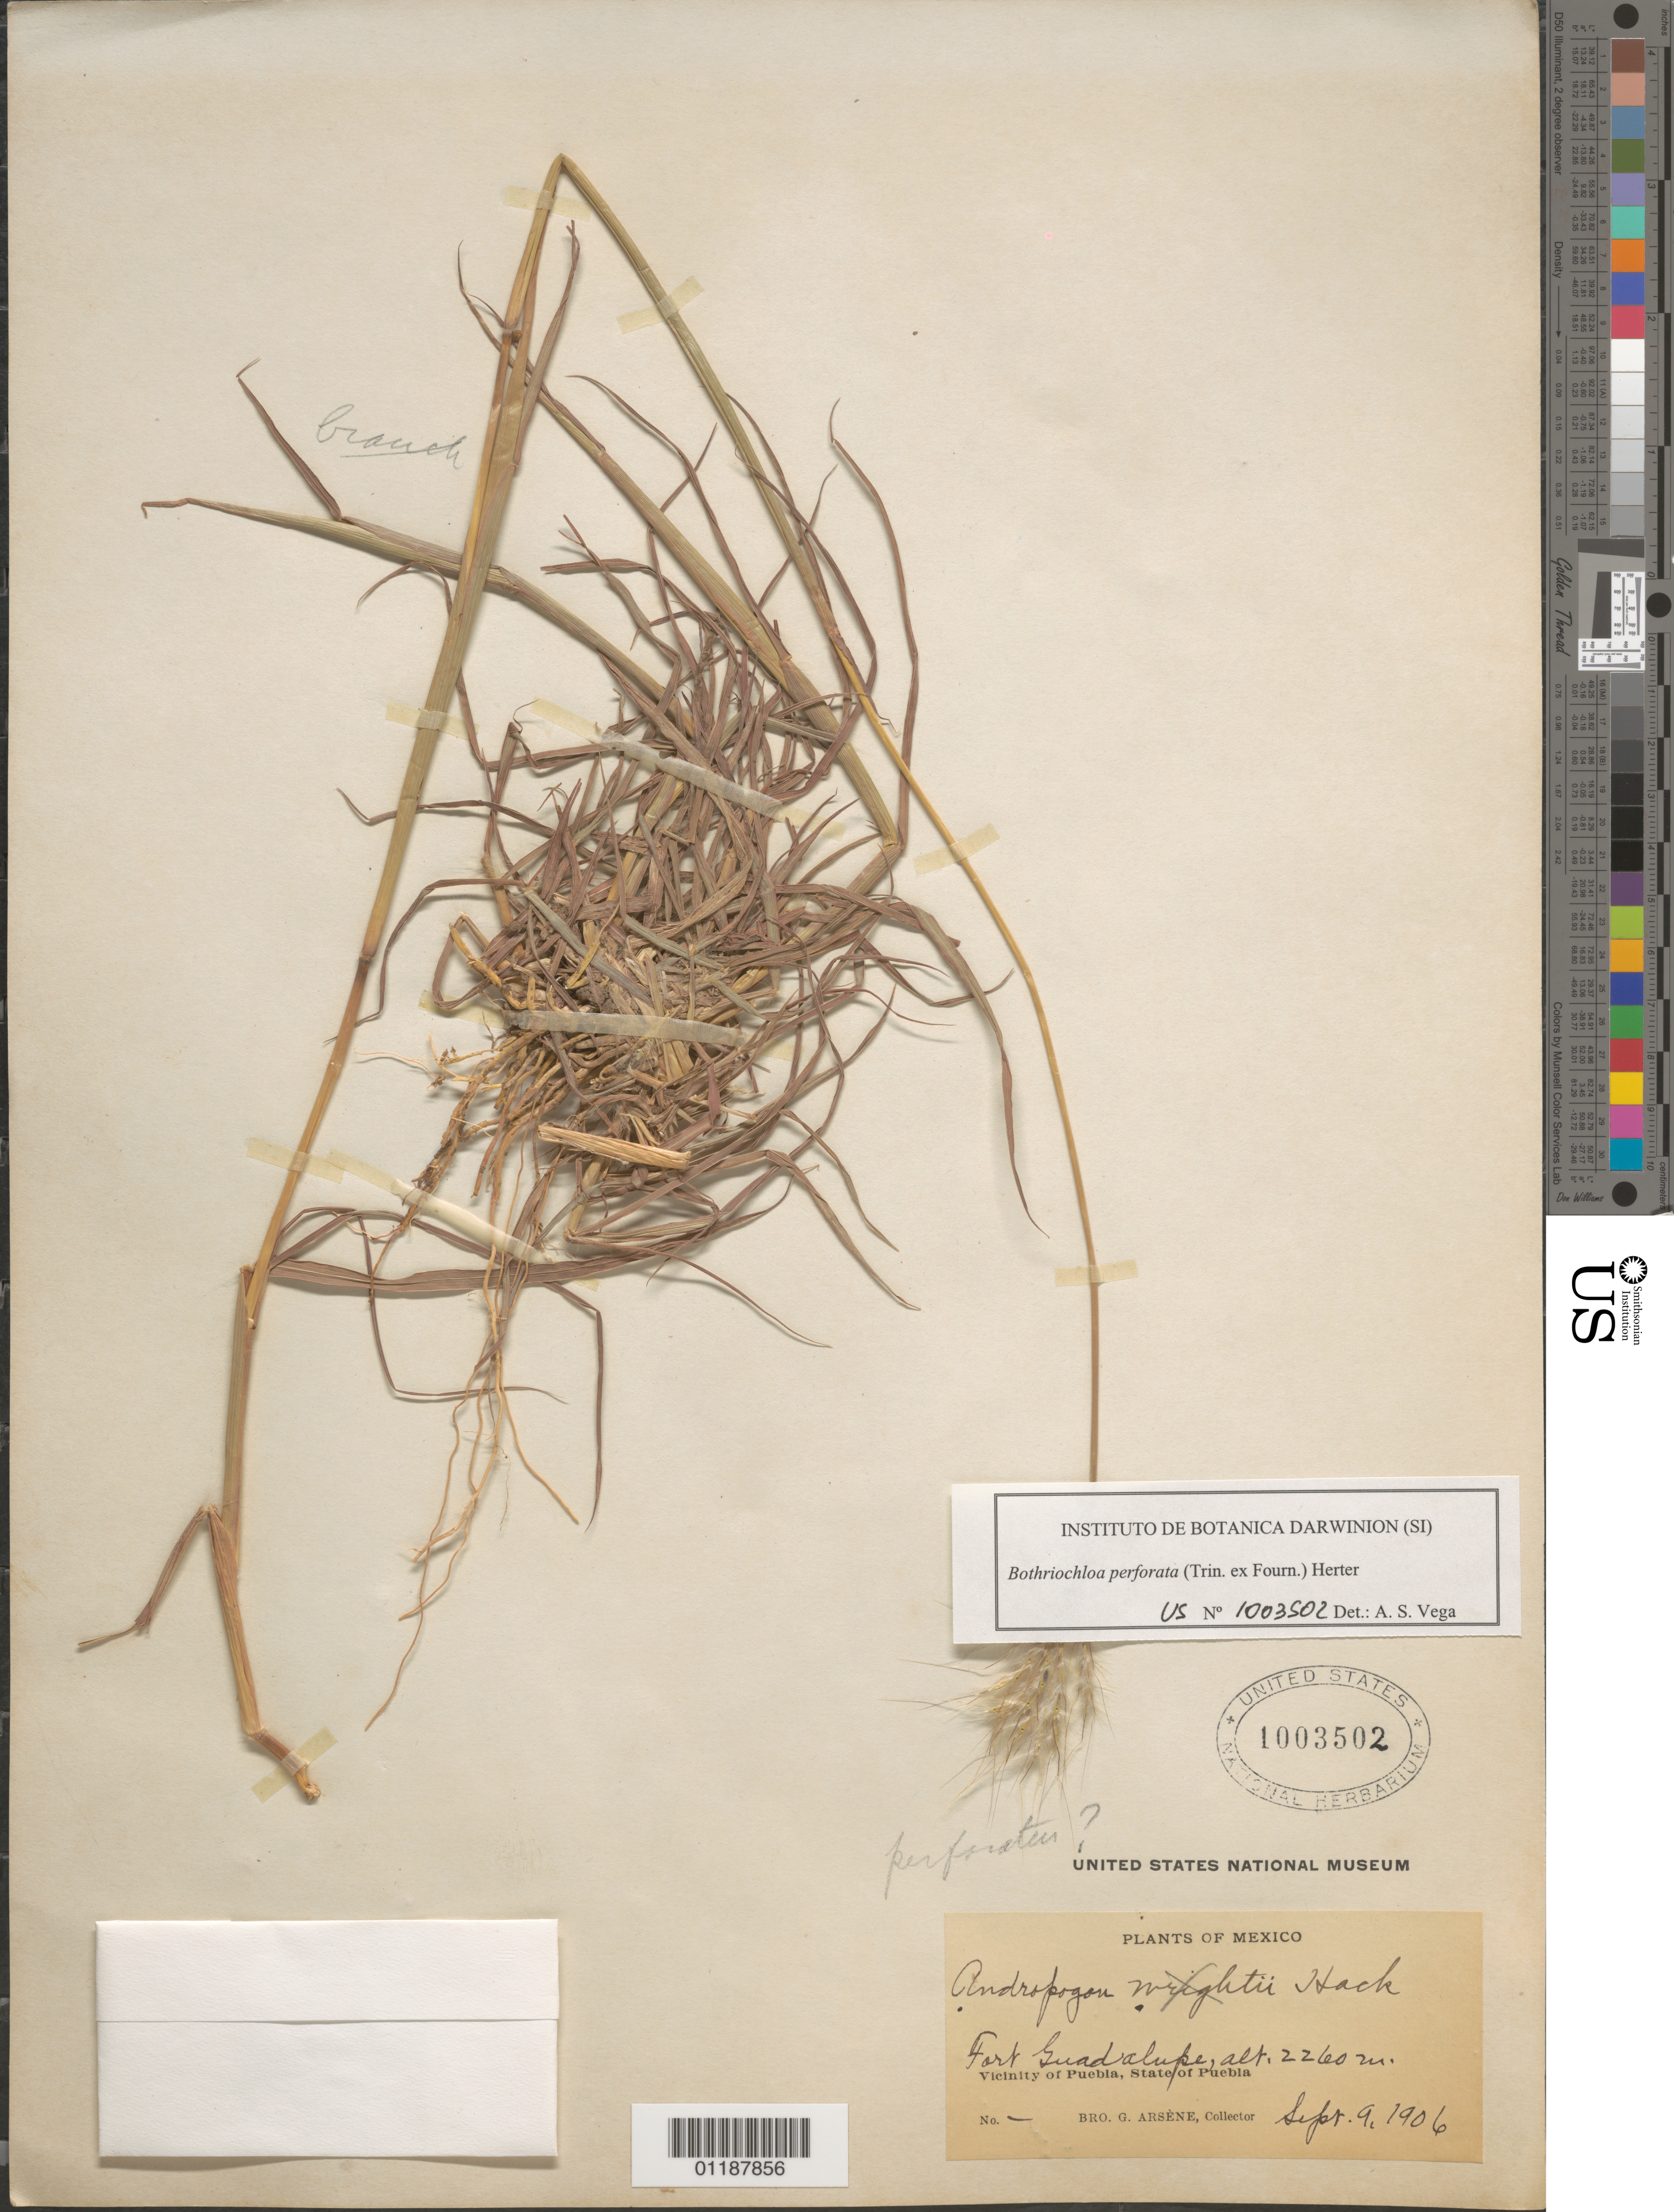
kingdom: Plantae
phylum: Tracheophyta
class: Liliopsida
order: Poales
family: Poaceae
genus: Bothriochloa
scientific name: Bothriochloa perforata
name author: (Trin. ex E. Fourn.) Herter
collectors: Bro. G. Arsène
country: Mexico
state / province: Puebla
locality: Puebla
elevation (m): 2260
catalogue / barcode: US 1003502